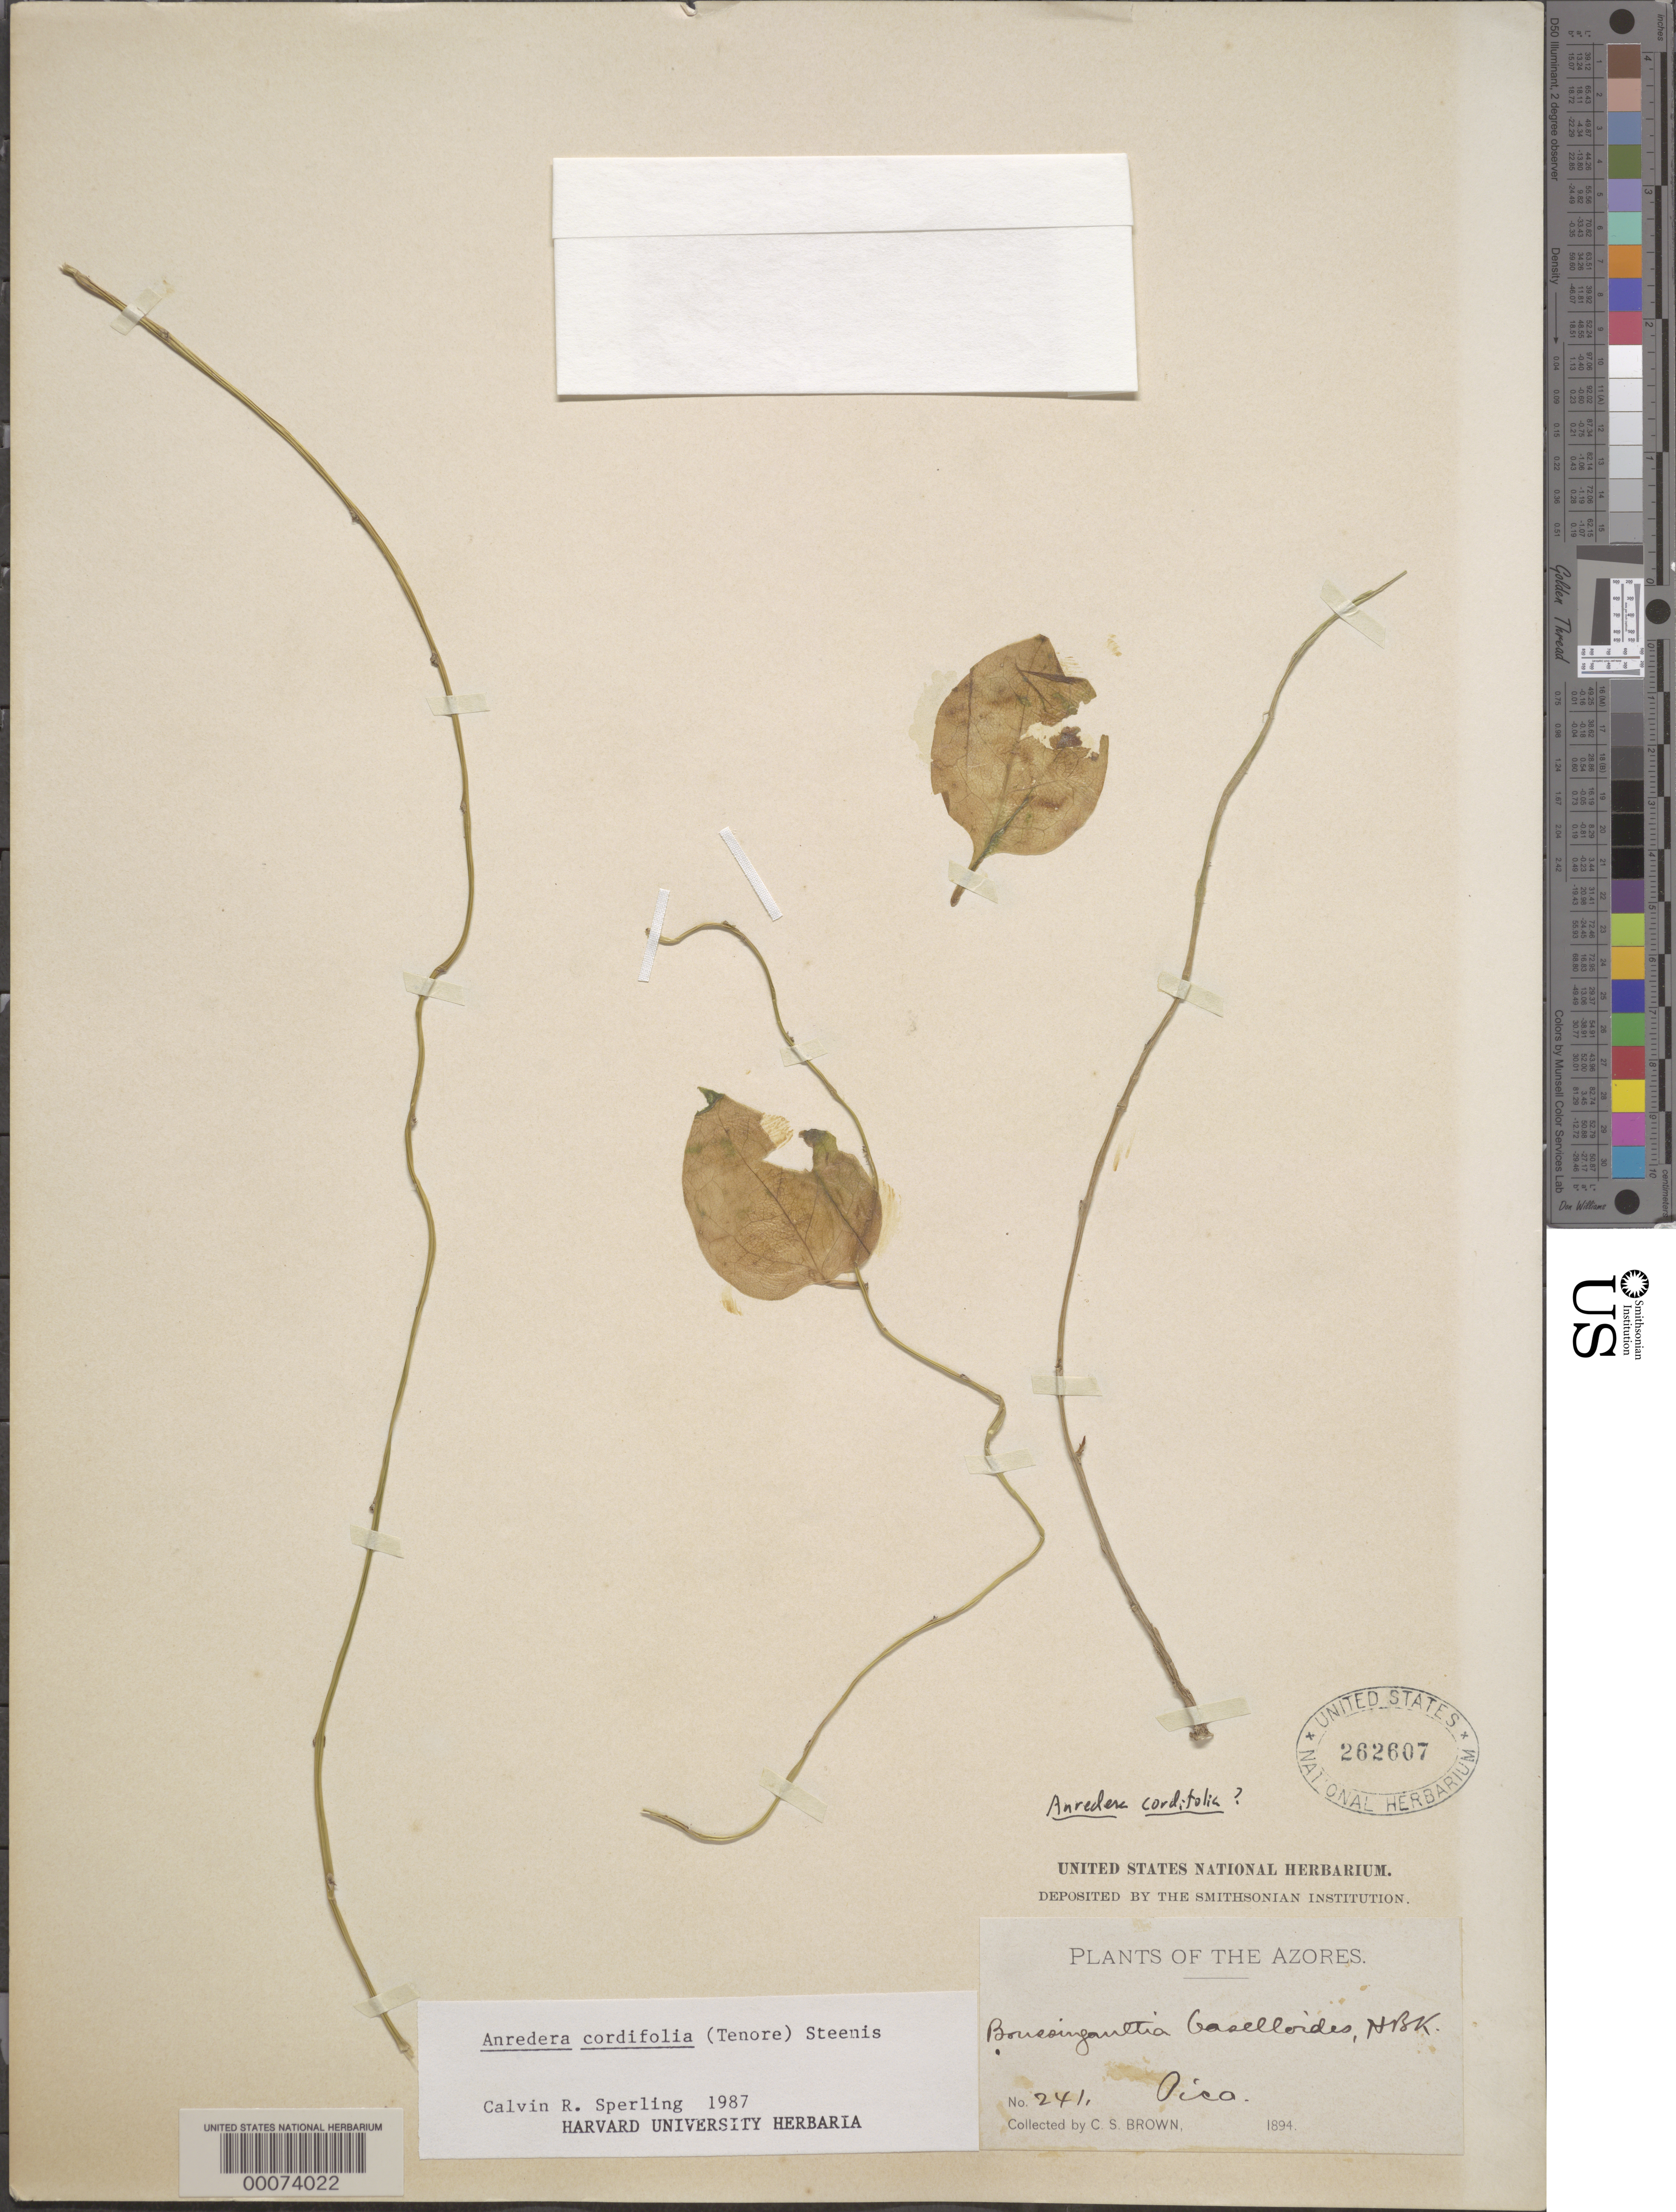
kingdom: Plantae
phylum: Tracheophyta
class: Magnoliopsida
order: Caryophyllales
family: Basellaceae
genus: Anredera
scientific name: Anredera sp.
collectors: C. S. Brown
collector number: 241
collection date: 1894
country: Portugal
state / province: Azores (Aut. Reg.)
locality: Oica.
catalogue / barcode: US 262607